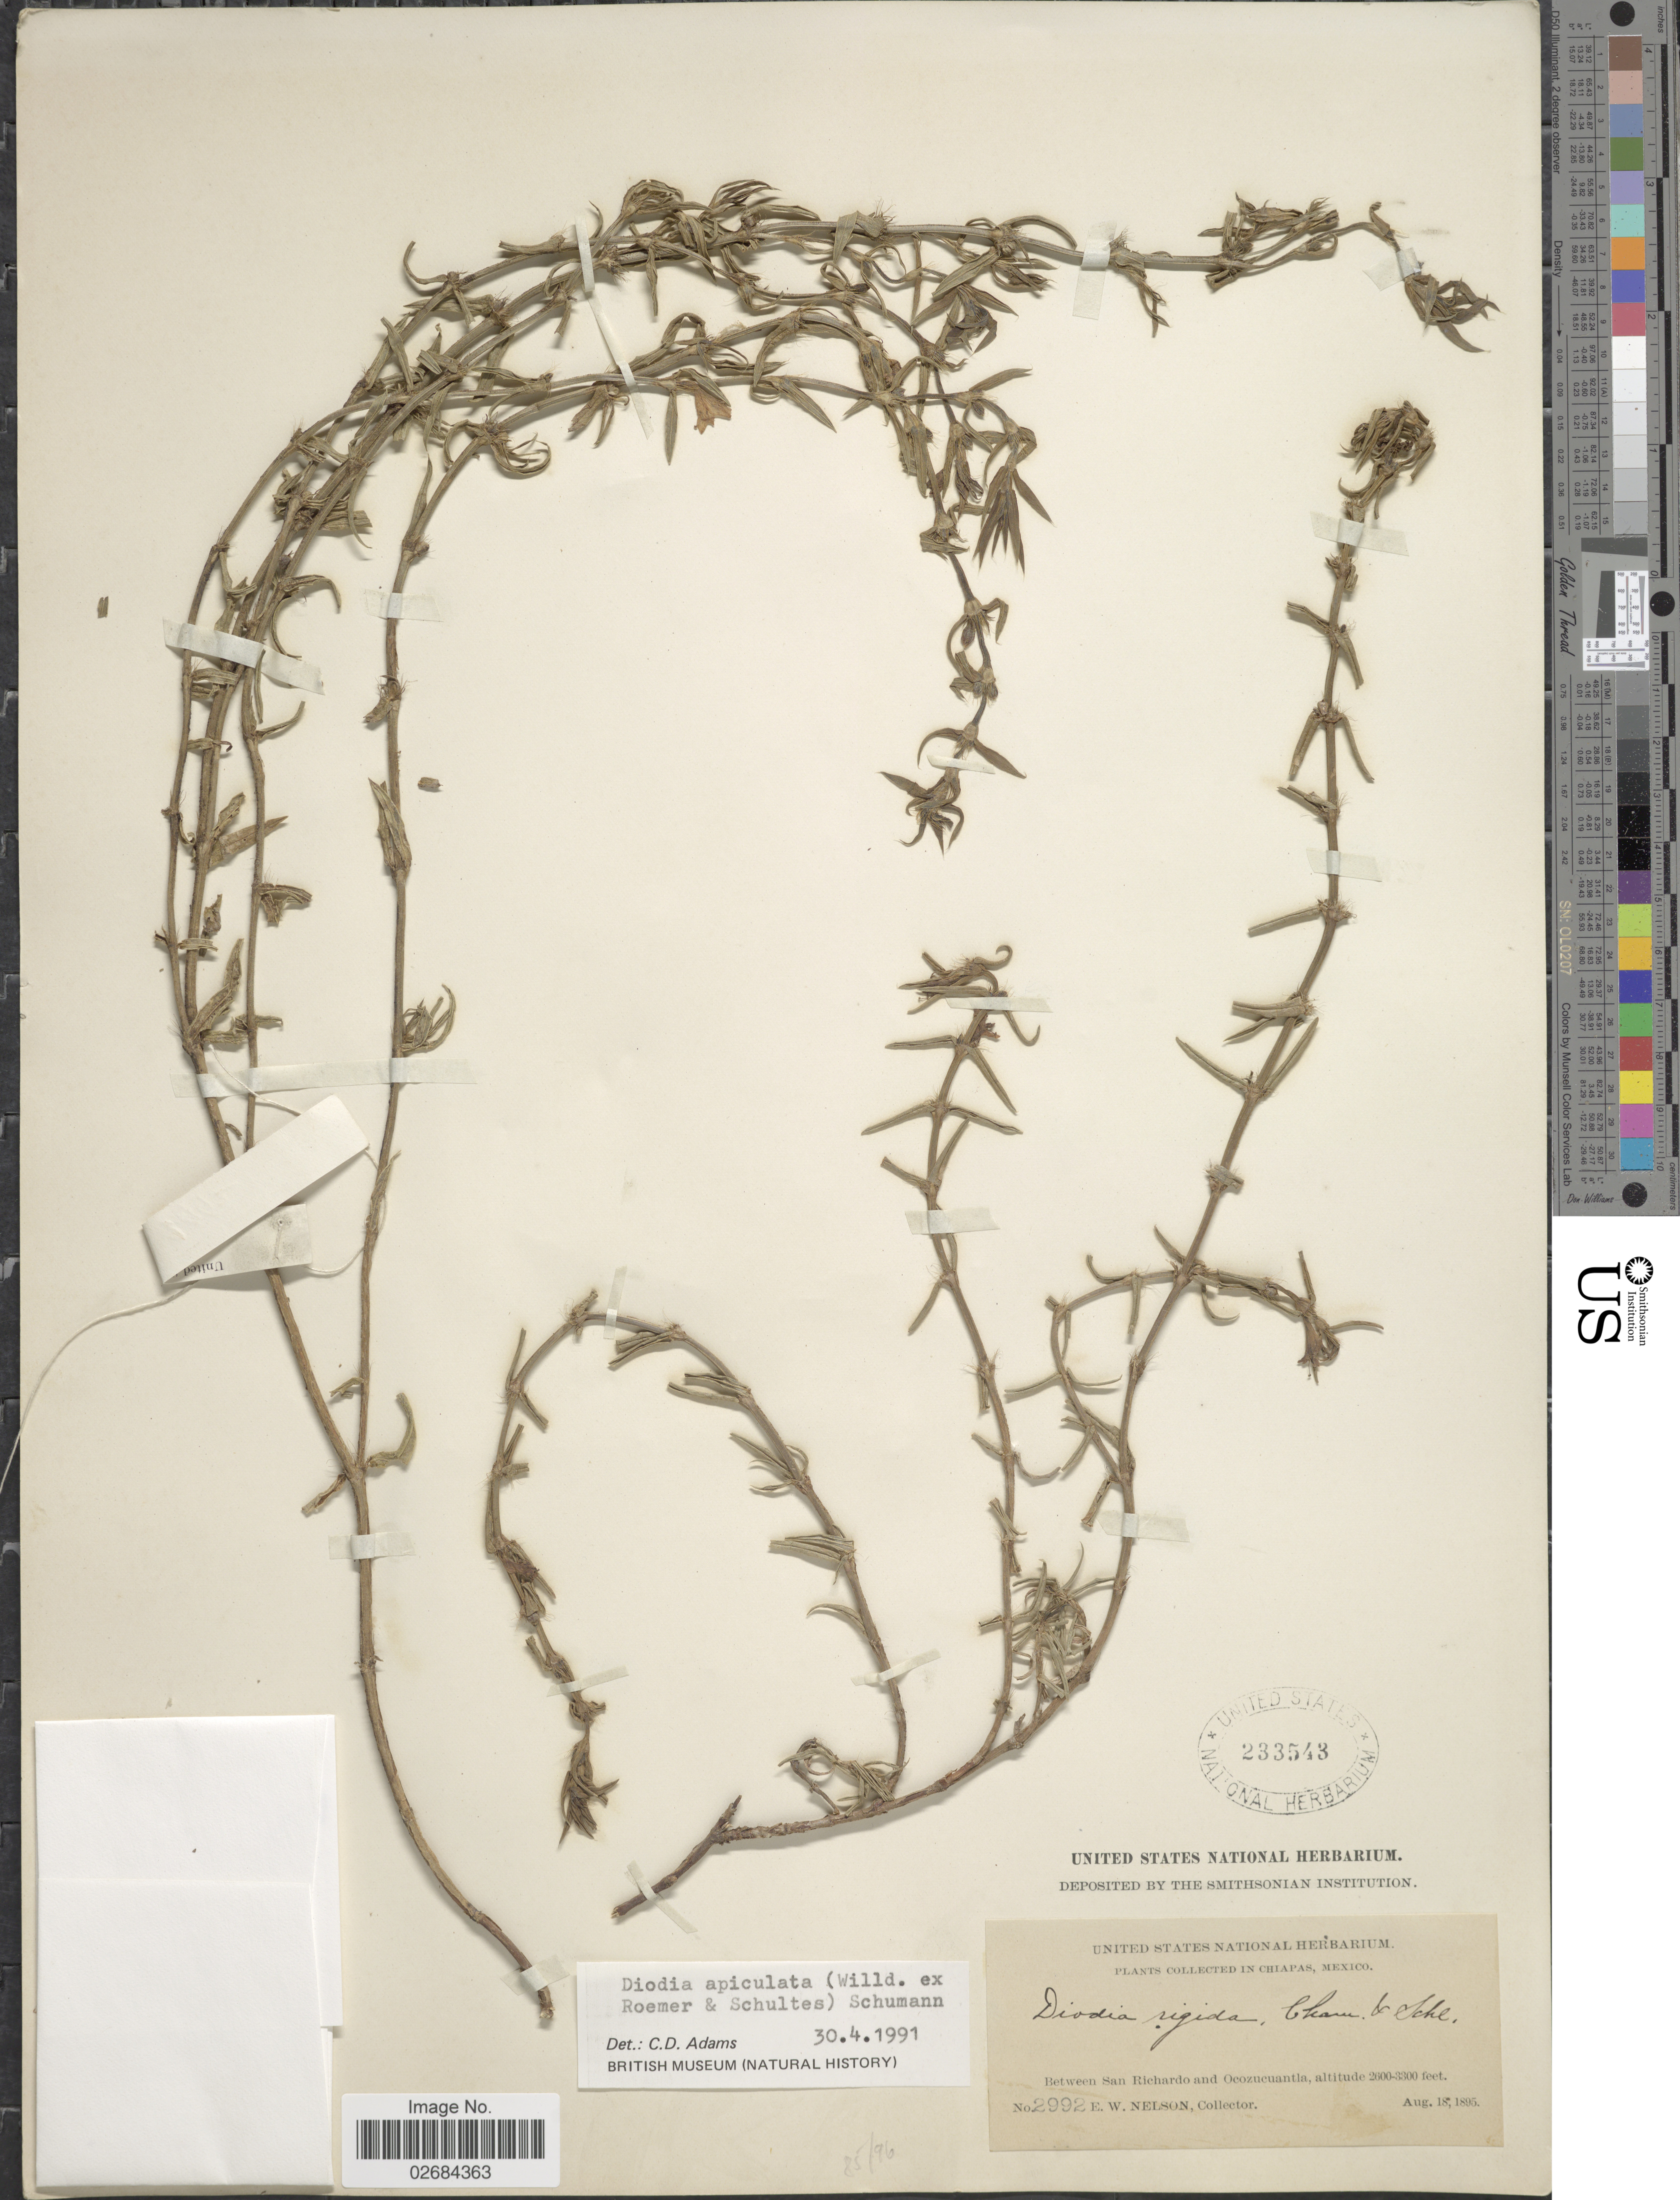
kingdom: Plantae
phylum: Tracheophyta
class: Magnoliopsida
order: Gentianales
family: Rubiaceae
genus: Diodia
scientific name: Diodia apiculata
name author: (Willd. ex Roem. & Schult.) K. Schum.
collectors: E. W. Nelson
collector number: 2992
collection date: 1895-08-18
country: Mexico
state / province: Chiapas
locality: Between San Richardo and Ocozucuantla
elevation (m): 792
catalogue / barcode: US 233543